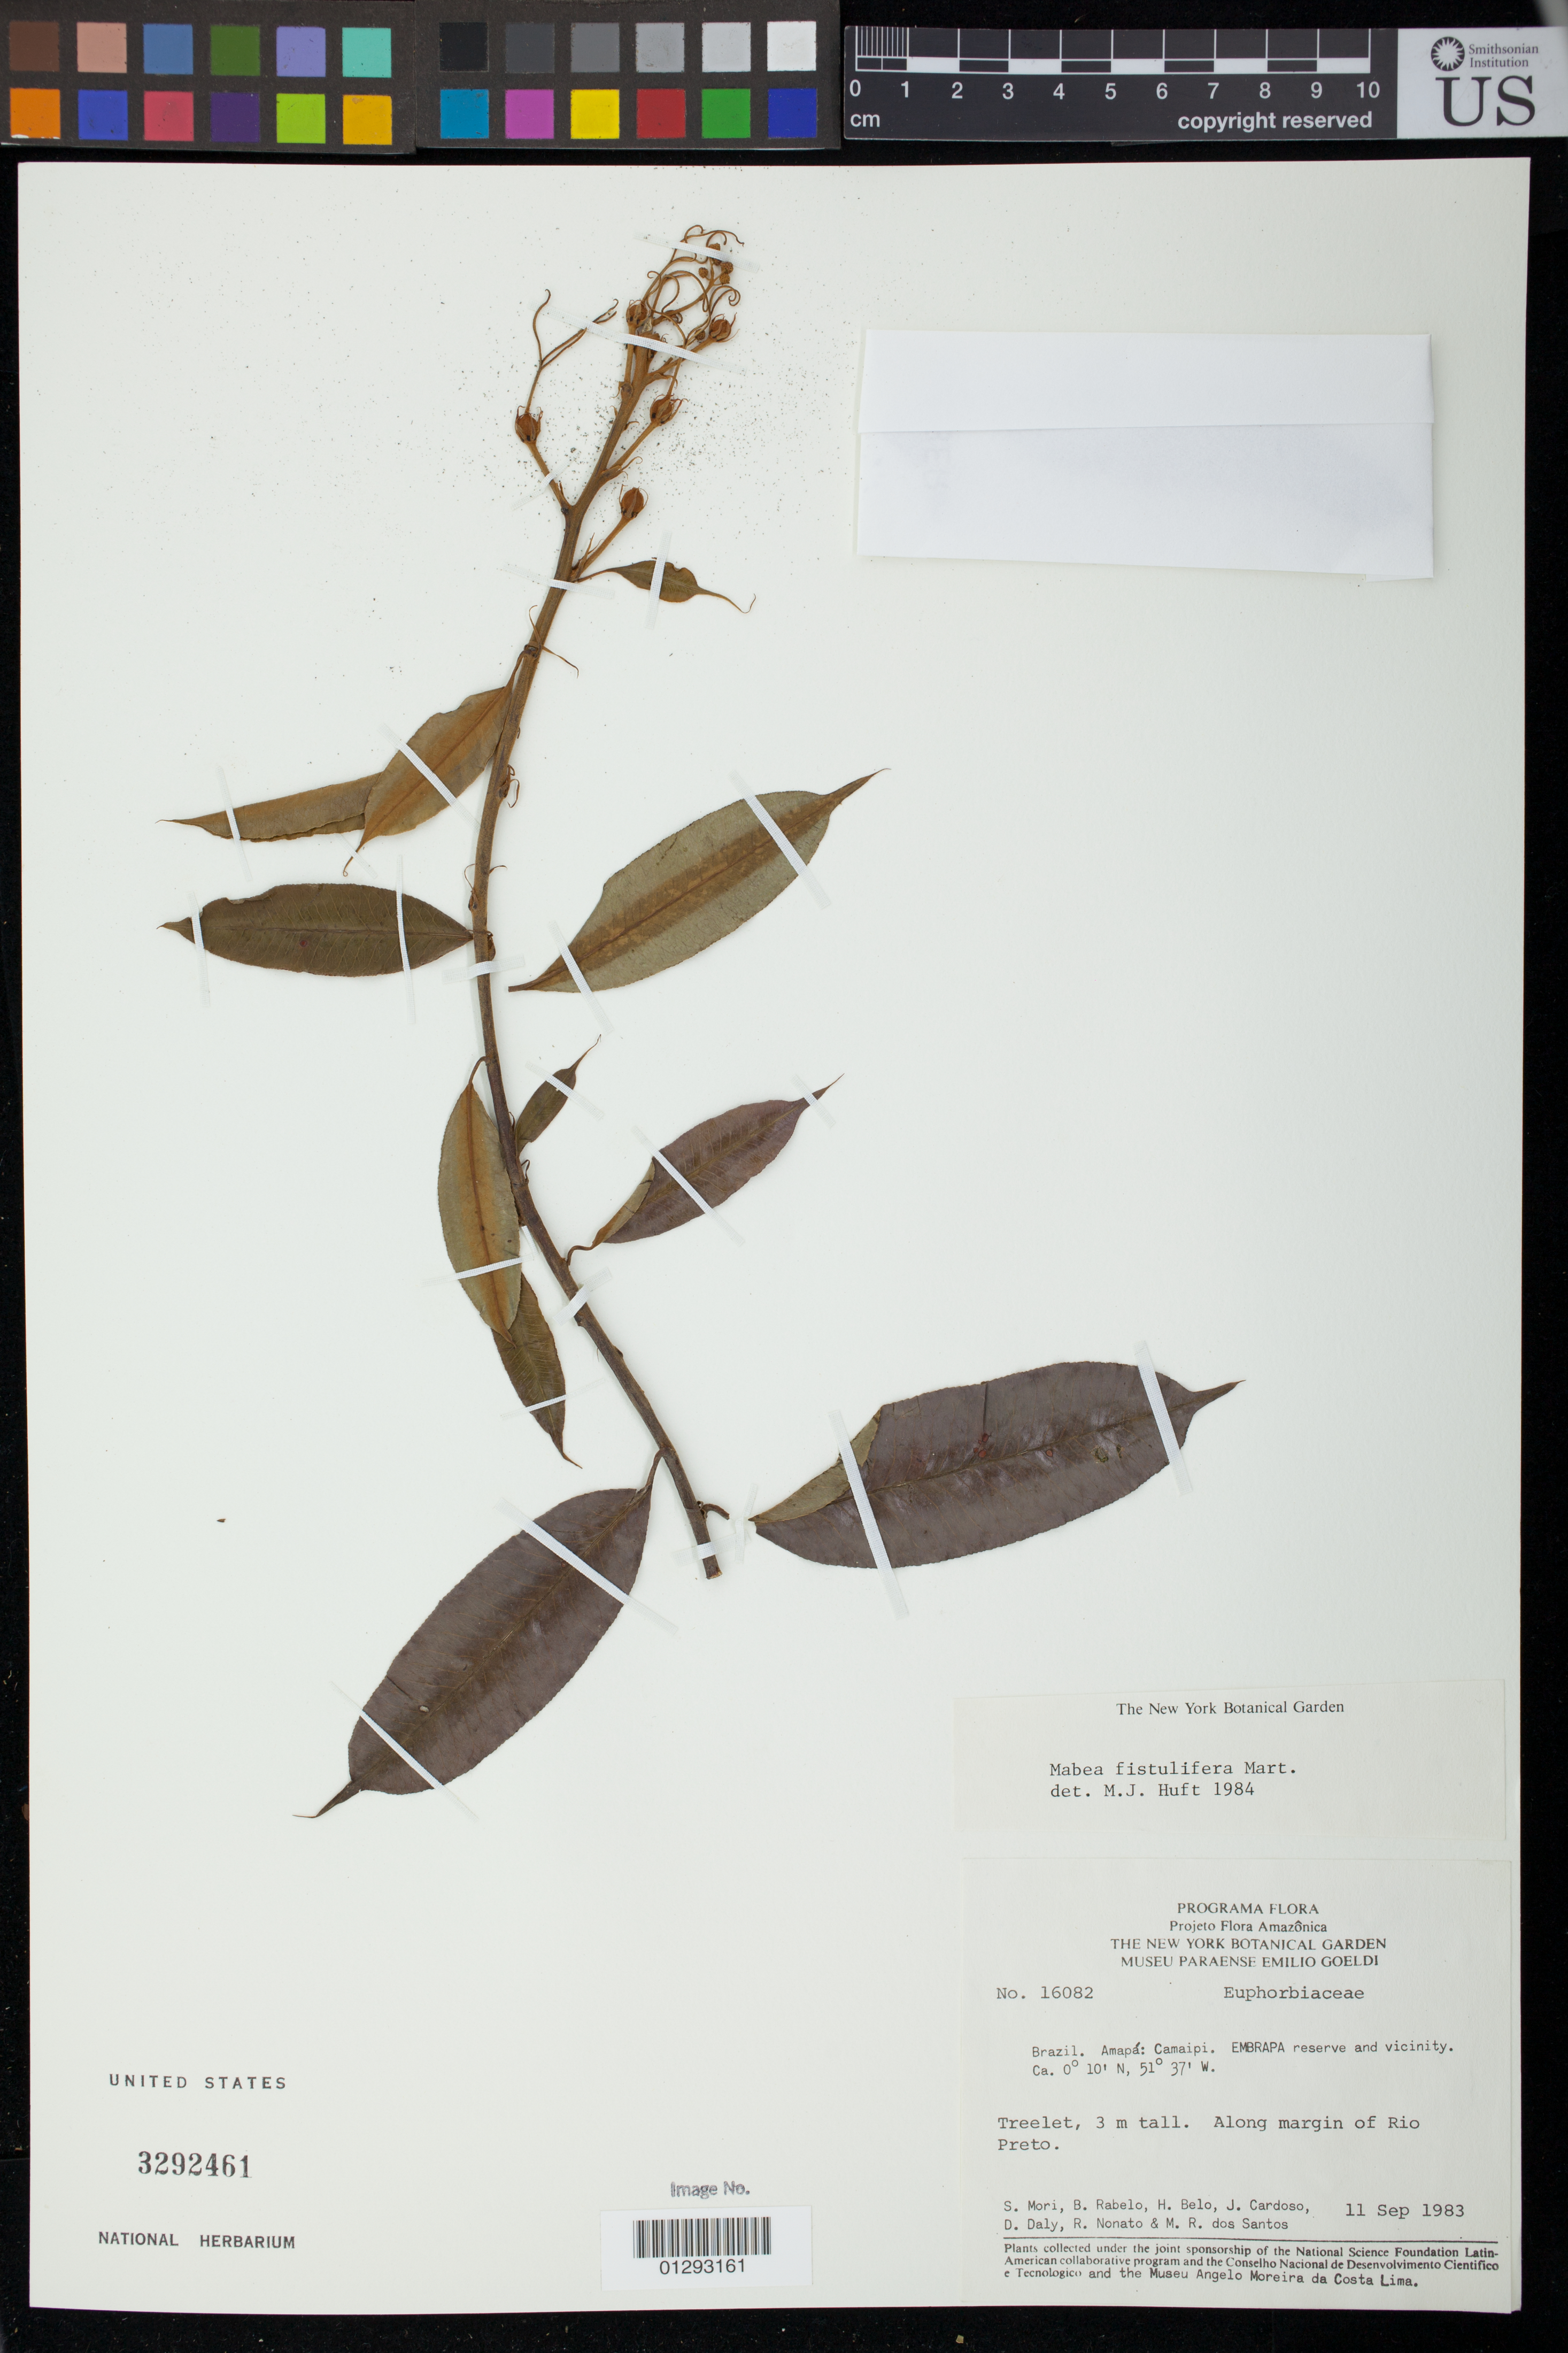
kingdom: Plantae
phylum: Tracheophyta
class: Magnoliopsida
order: Malpighiales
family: Euphorbiaceae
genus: Mabea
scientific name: Mabea fistulifera subsp. fistulifera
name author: Mart.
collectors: S. Mori, B. V. Rabelo, H. P. Belo, J. A. Cardoso, D. Daly, R. Nonato & M. Santos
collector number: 16082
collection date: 1983-09-11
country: Brazil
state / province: Amapa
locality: Camaipi. EMBRAPA reserve and vicinity.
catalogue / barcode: US 3292461